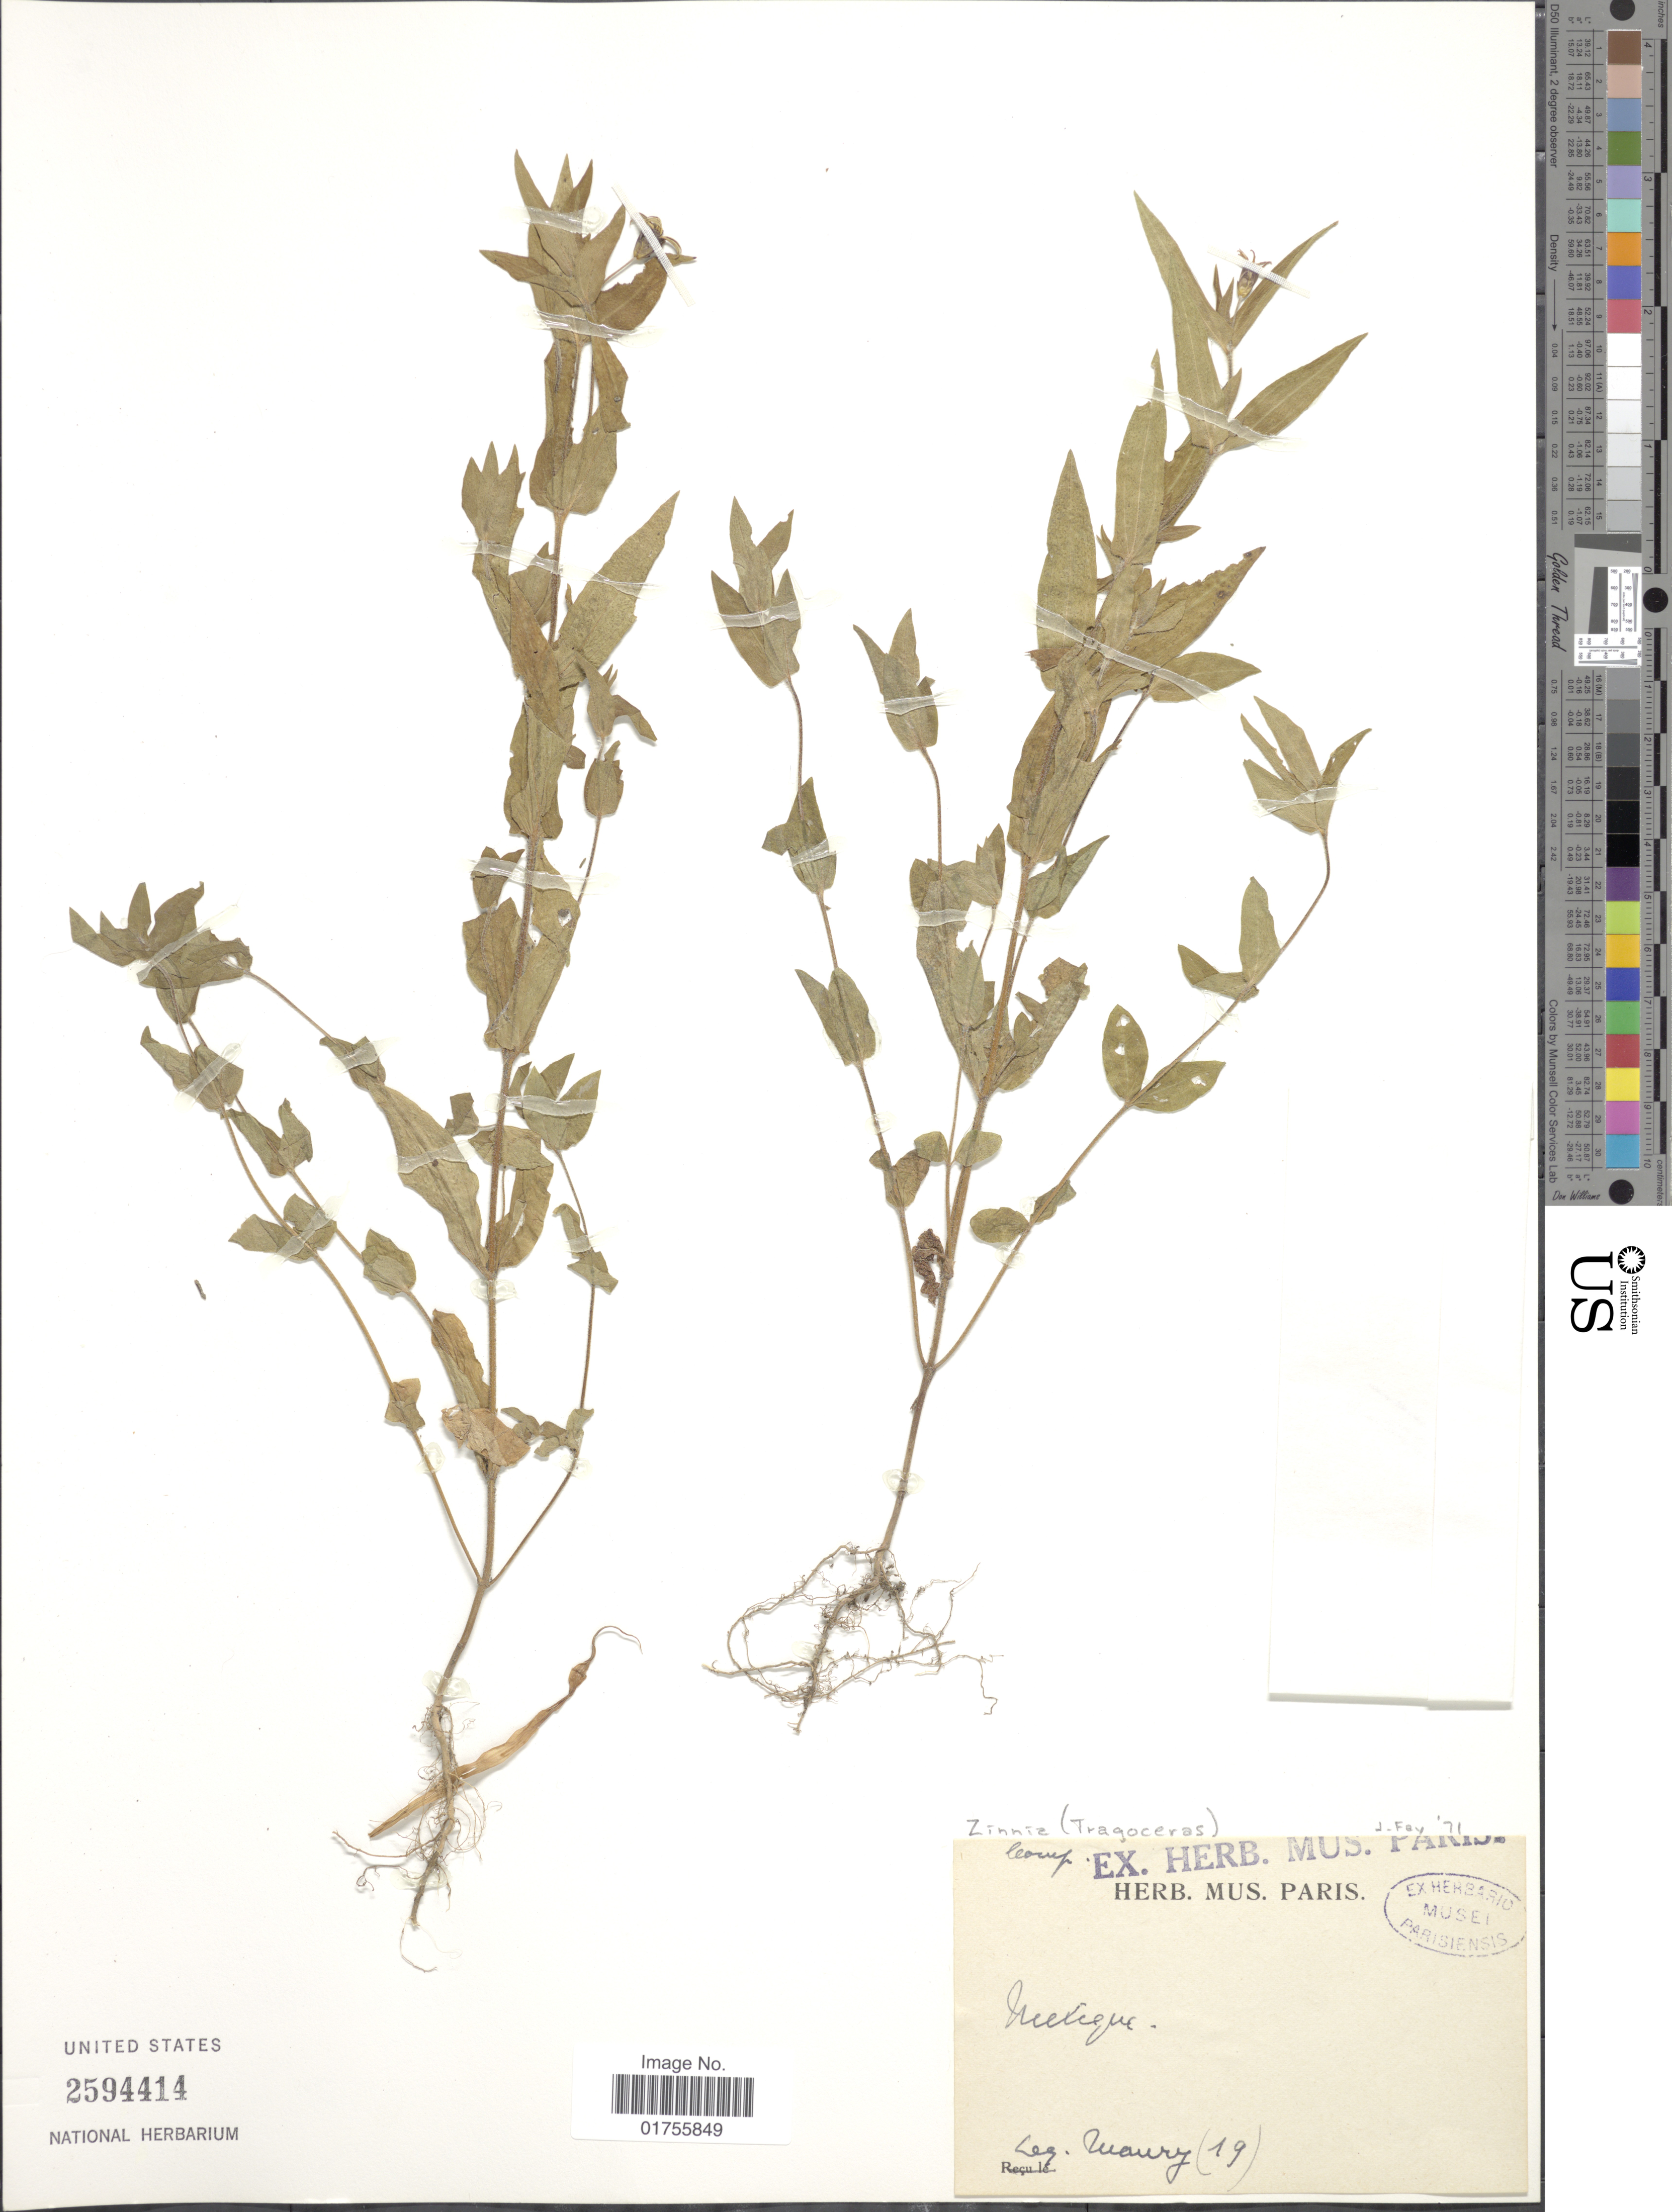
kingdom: Plantae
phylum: Tracheophyta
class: Magnoliopsida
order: Asterales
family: Asteraceae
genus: Tragoceros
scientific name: Tragoceros sp.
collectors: Maury, --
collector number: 19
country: Mexico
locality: Mexique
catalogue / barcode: US 2594414